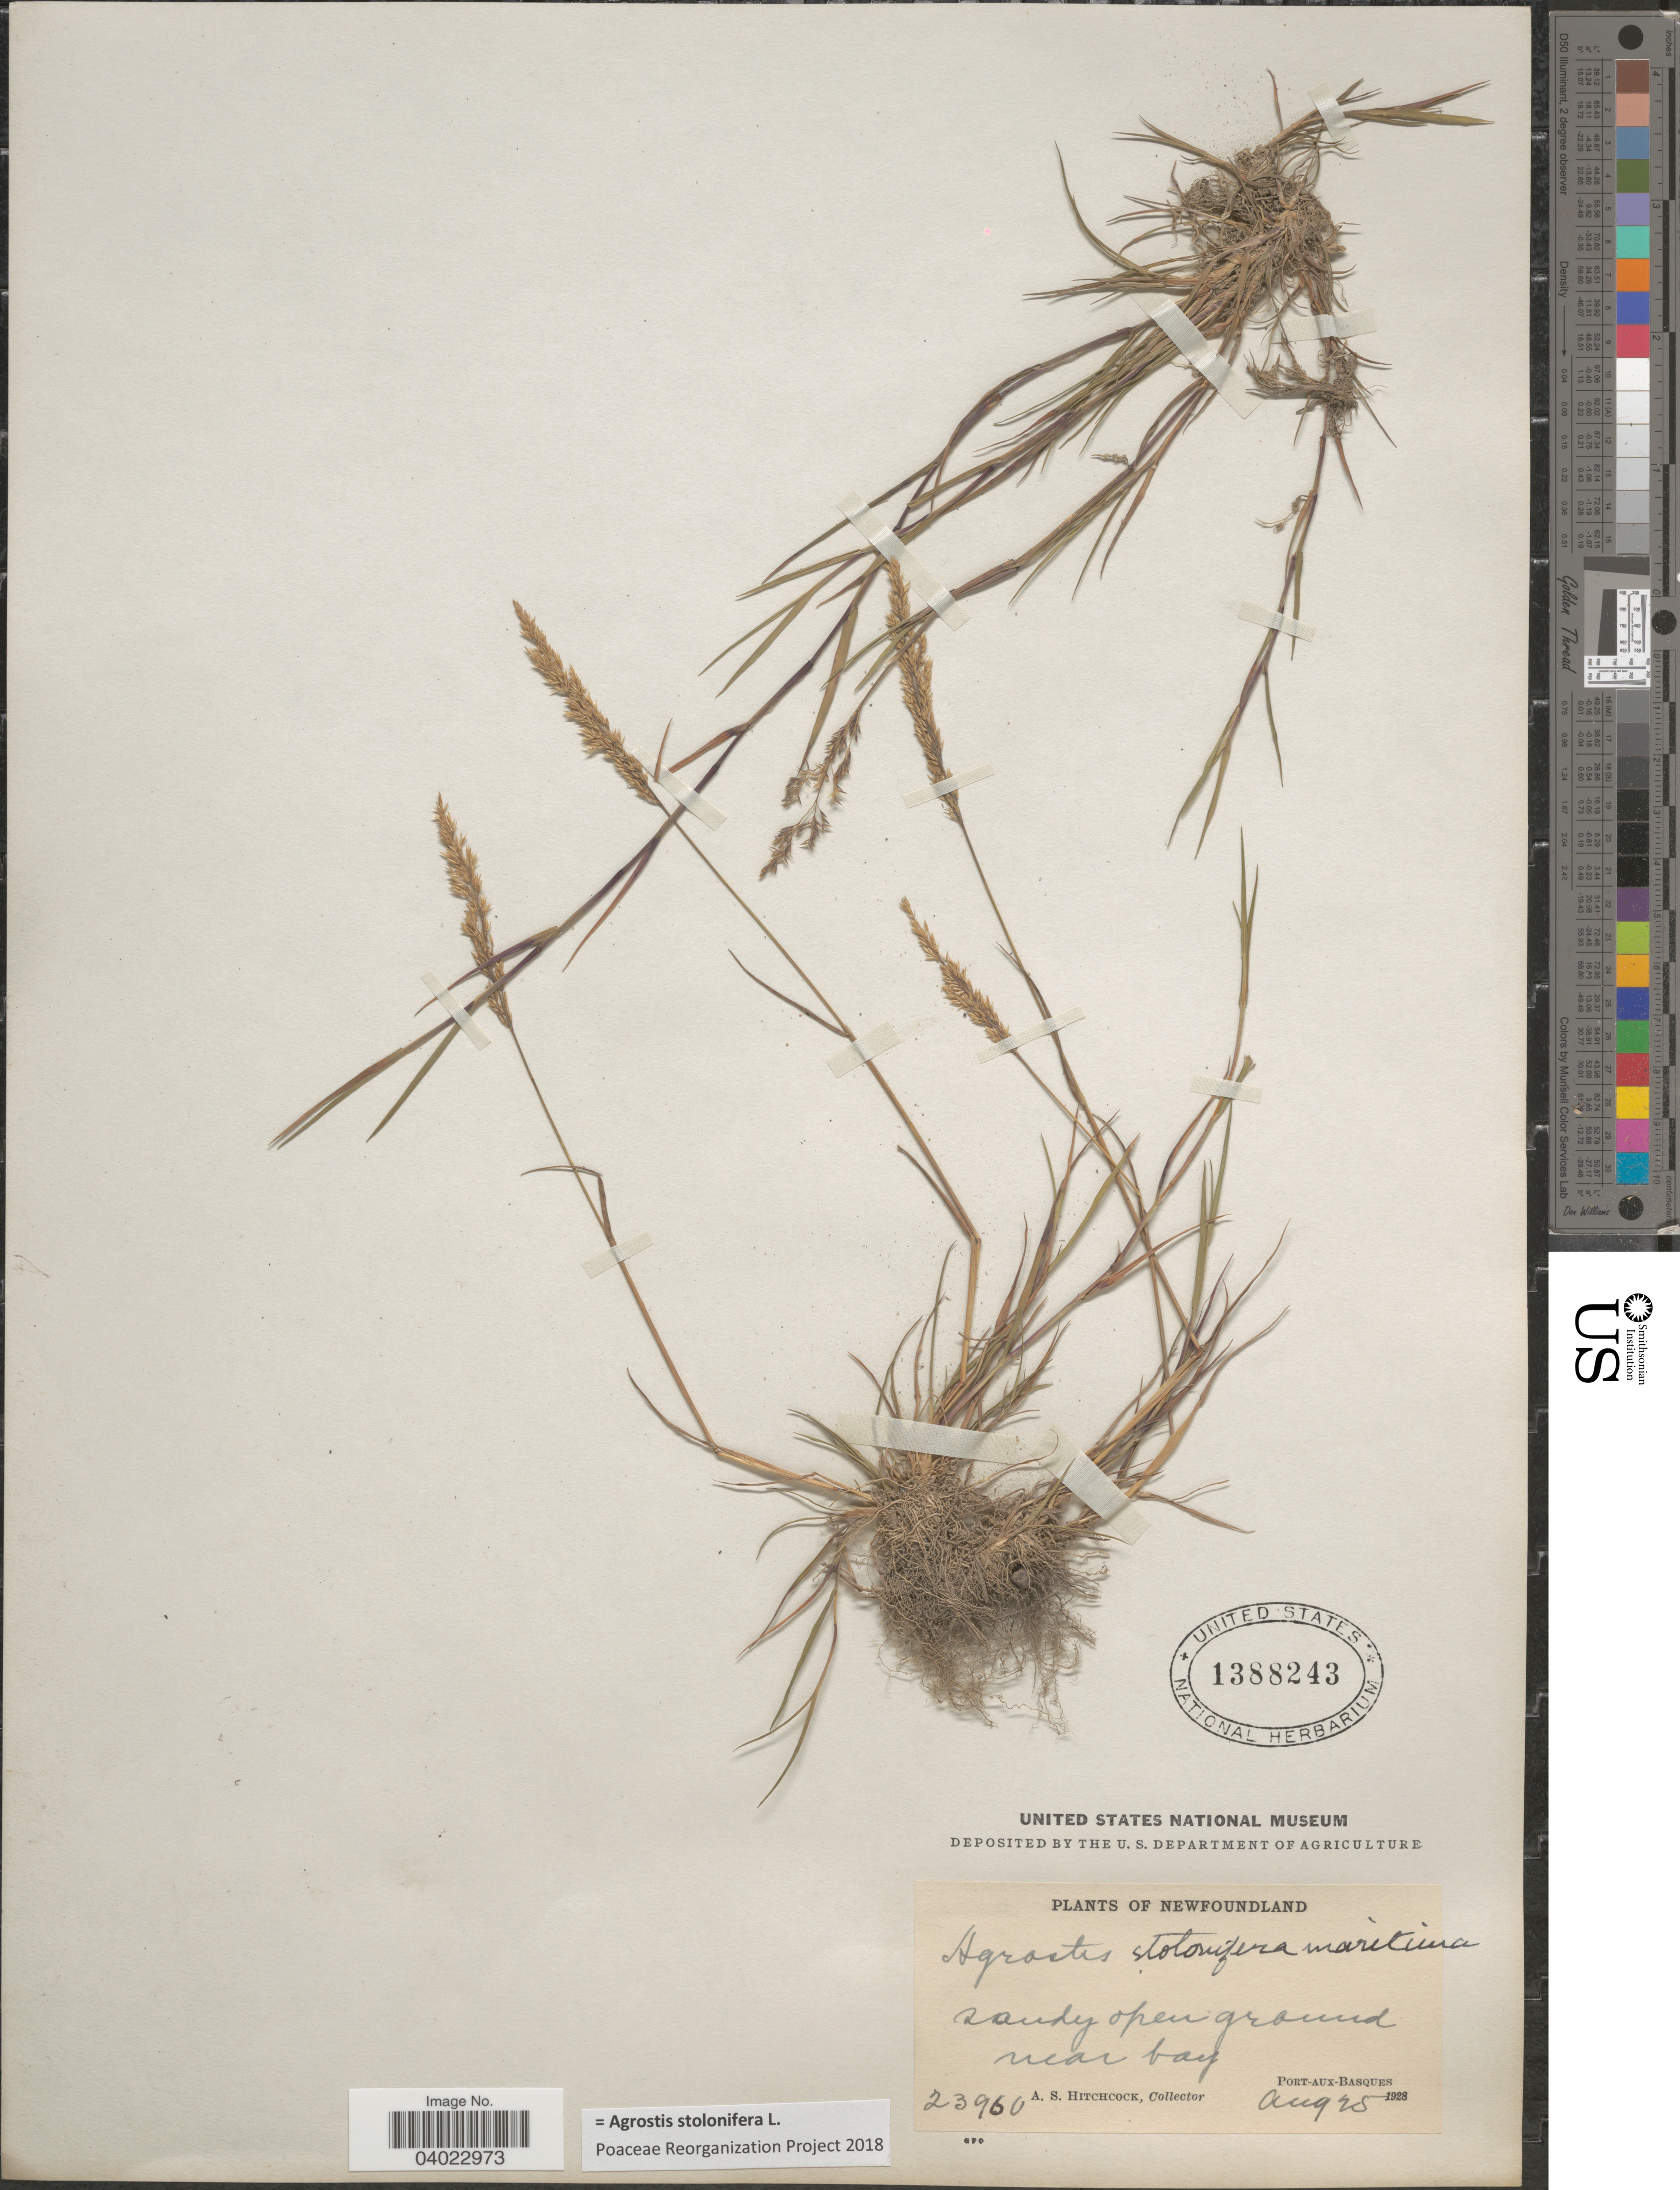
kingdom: Plantae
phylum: Tracheophyta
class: Liliopsida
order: Poales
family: Poaceae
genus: Agrostis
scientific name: Agrostis stolonifera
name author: L.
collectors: A. S. Hitchcock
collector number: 23960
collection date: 1928-08-25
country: Canada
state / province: Newfoundland and Labrador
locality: Near bay. Port-Aux-Basques.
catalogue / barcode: US 1388243